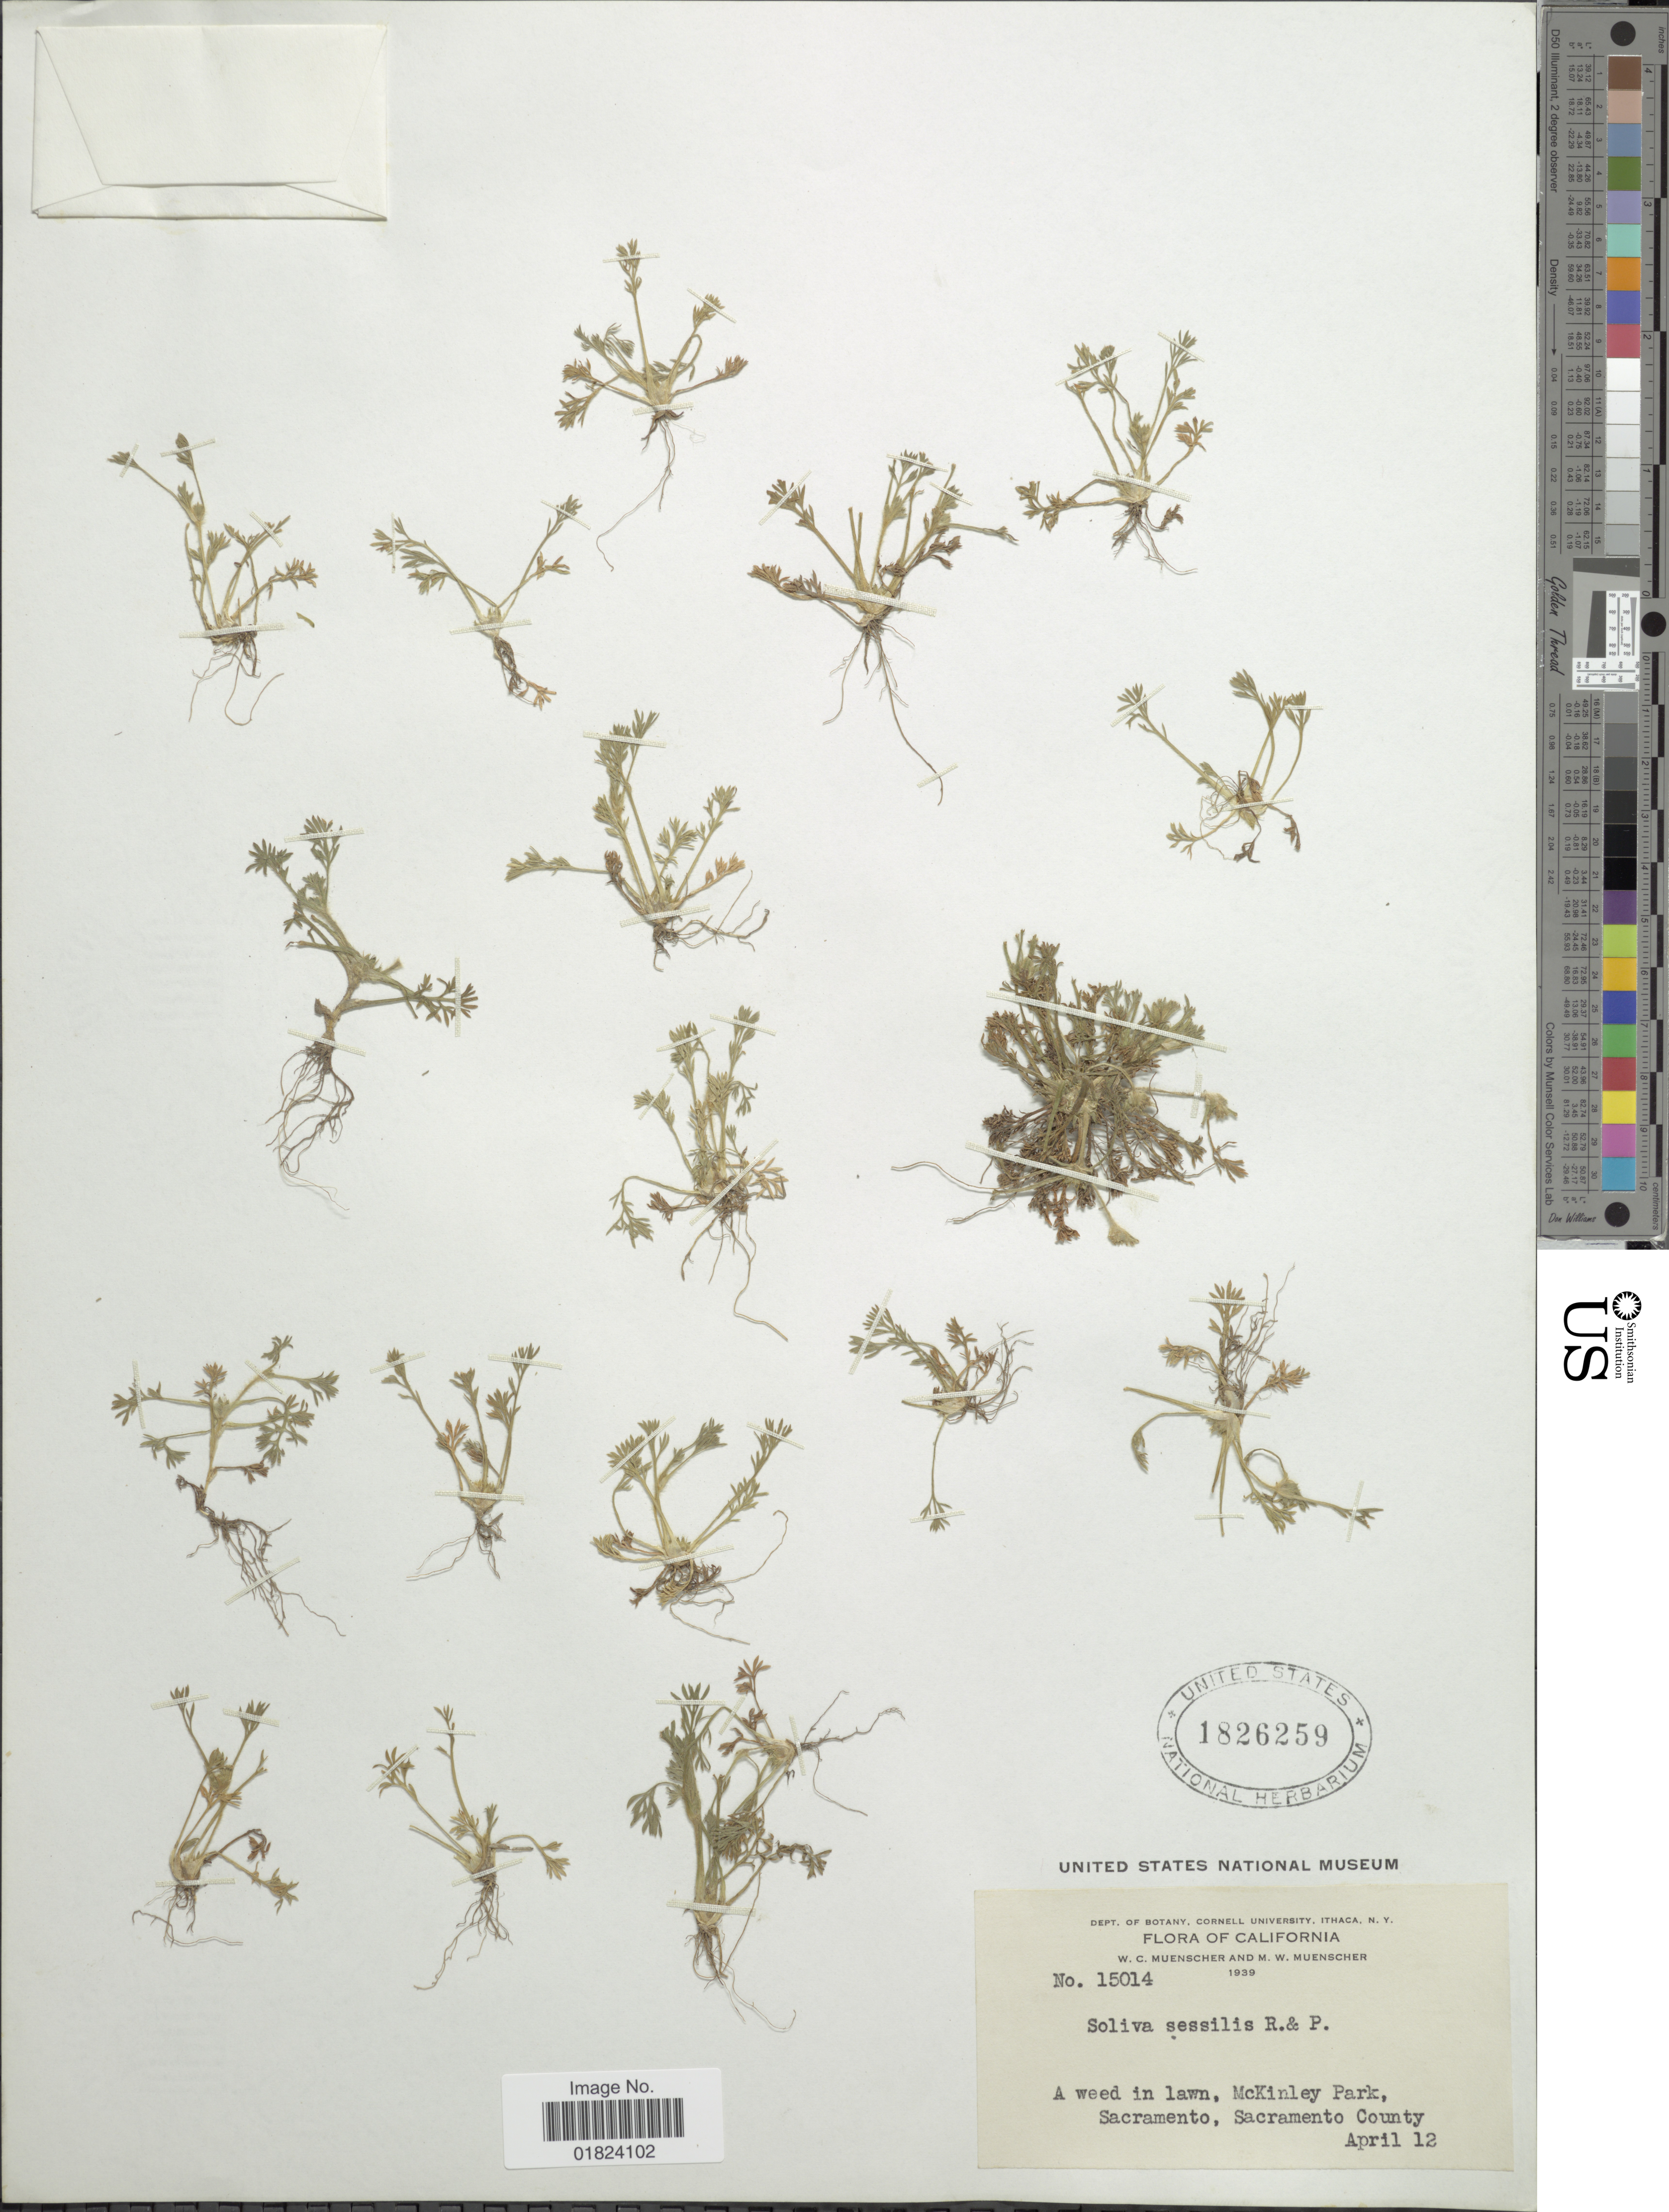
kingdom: Plantae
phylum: Tracheophyta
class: Magnoliopsida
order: Asterales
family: Asteraceae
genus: Soliva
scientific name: Soliva sessilis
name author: Ruiz & Pav.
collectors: W. Muenscher & M. Muenscher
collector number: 15014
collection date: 1939-04-12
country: United States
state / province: California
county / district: Sacramento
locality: A weed in lawn, McKinley Park, Sacramento, Sacramento County.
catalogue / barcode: US 1826259